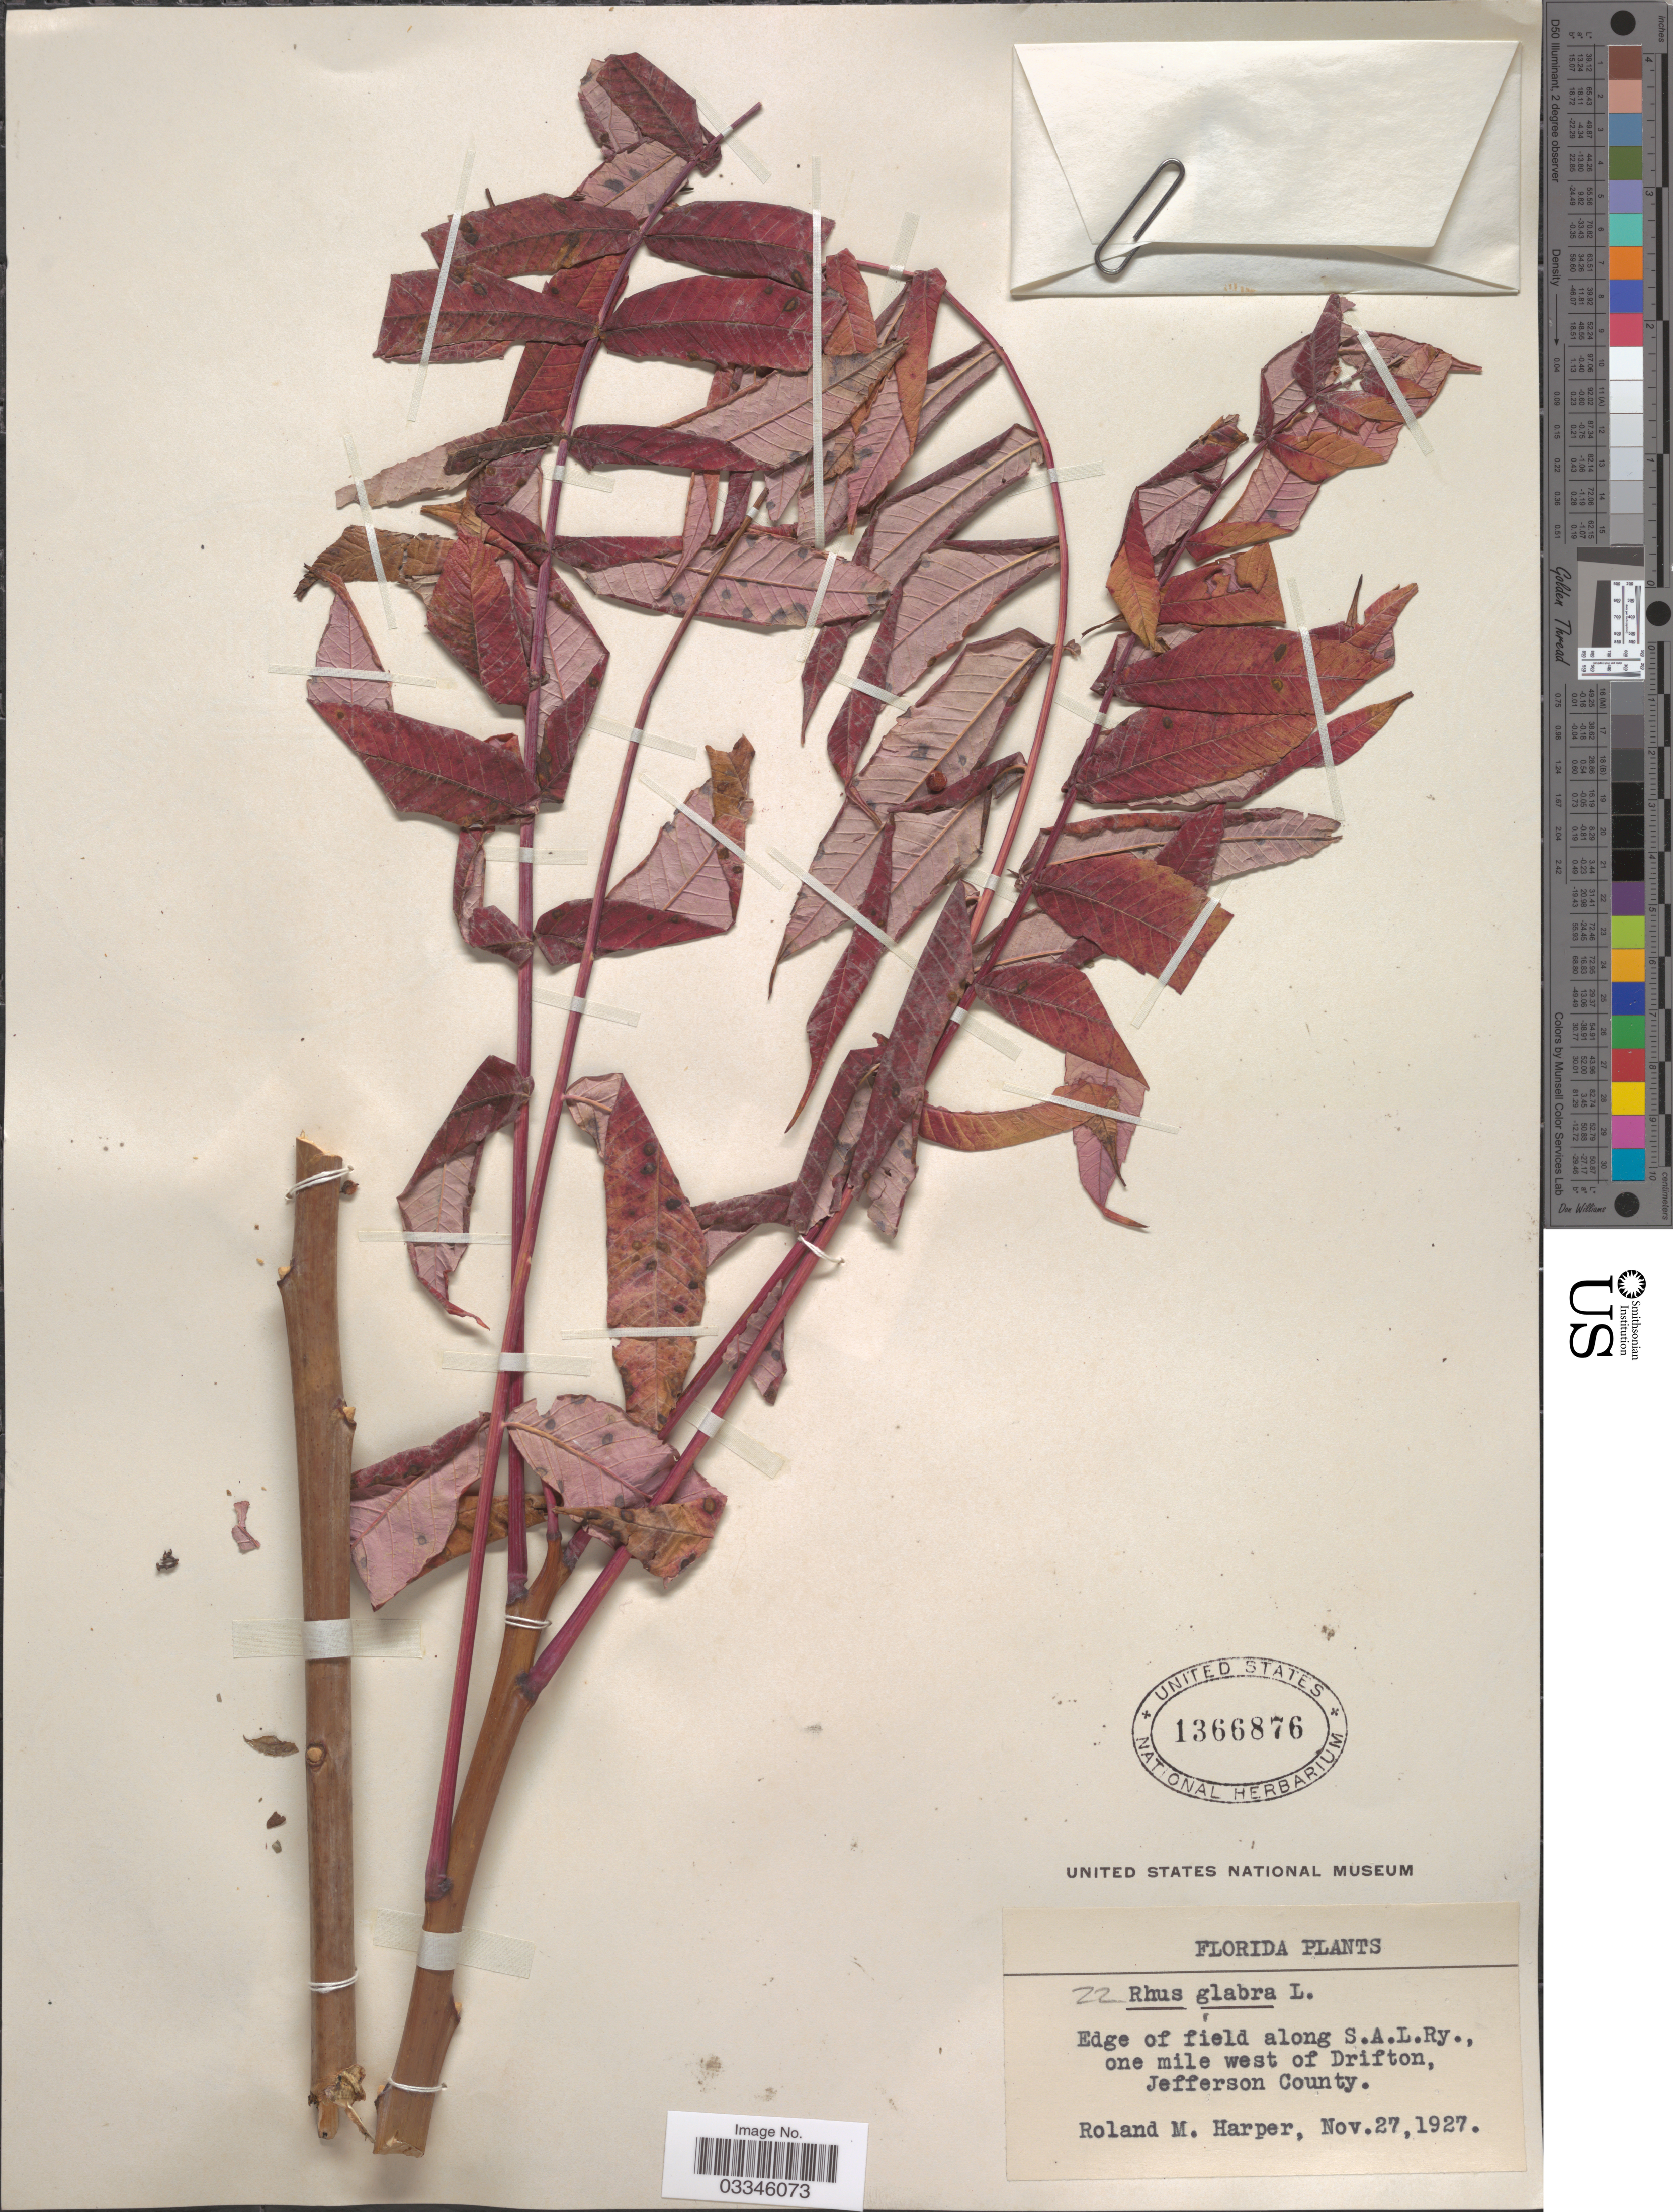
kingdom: Plantae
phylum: Tracheophyta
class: Magnoliopsida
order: Sapindales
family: Anacardiaceae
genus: Rhus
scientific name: Rhus glabra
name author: L.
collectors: R. M. Harper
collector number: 22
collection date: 1927-11-27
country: United States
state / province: Florida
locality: Along S.A.L.Ry., one mile west of Drifton, Jefferson County.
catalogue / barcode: US 1366876